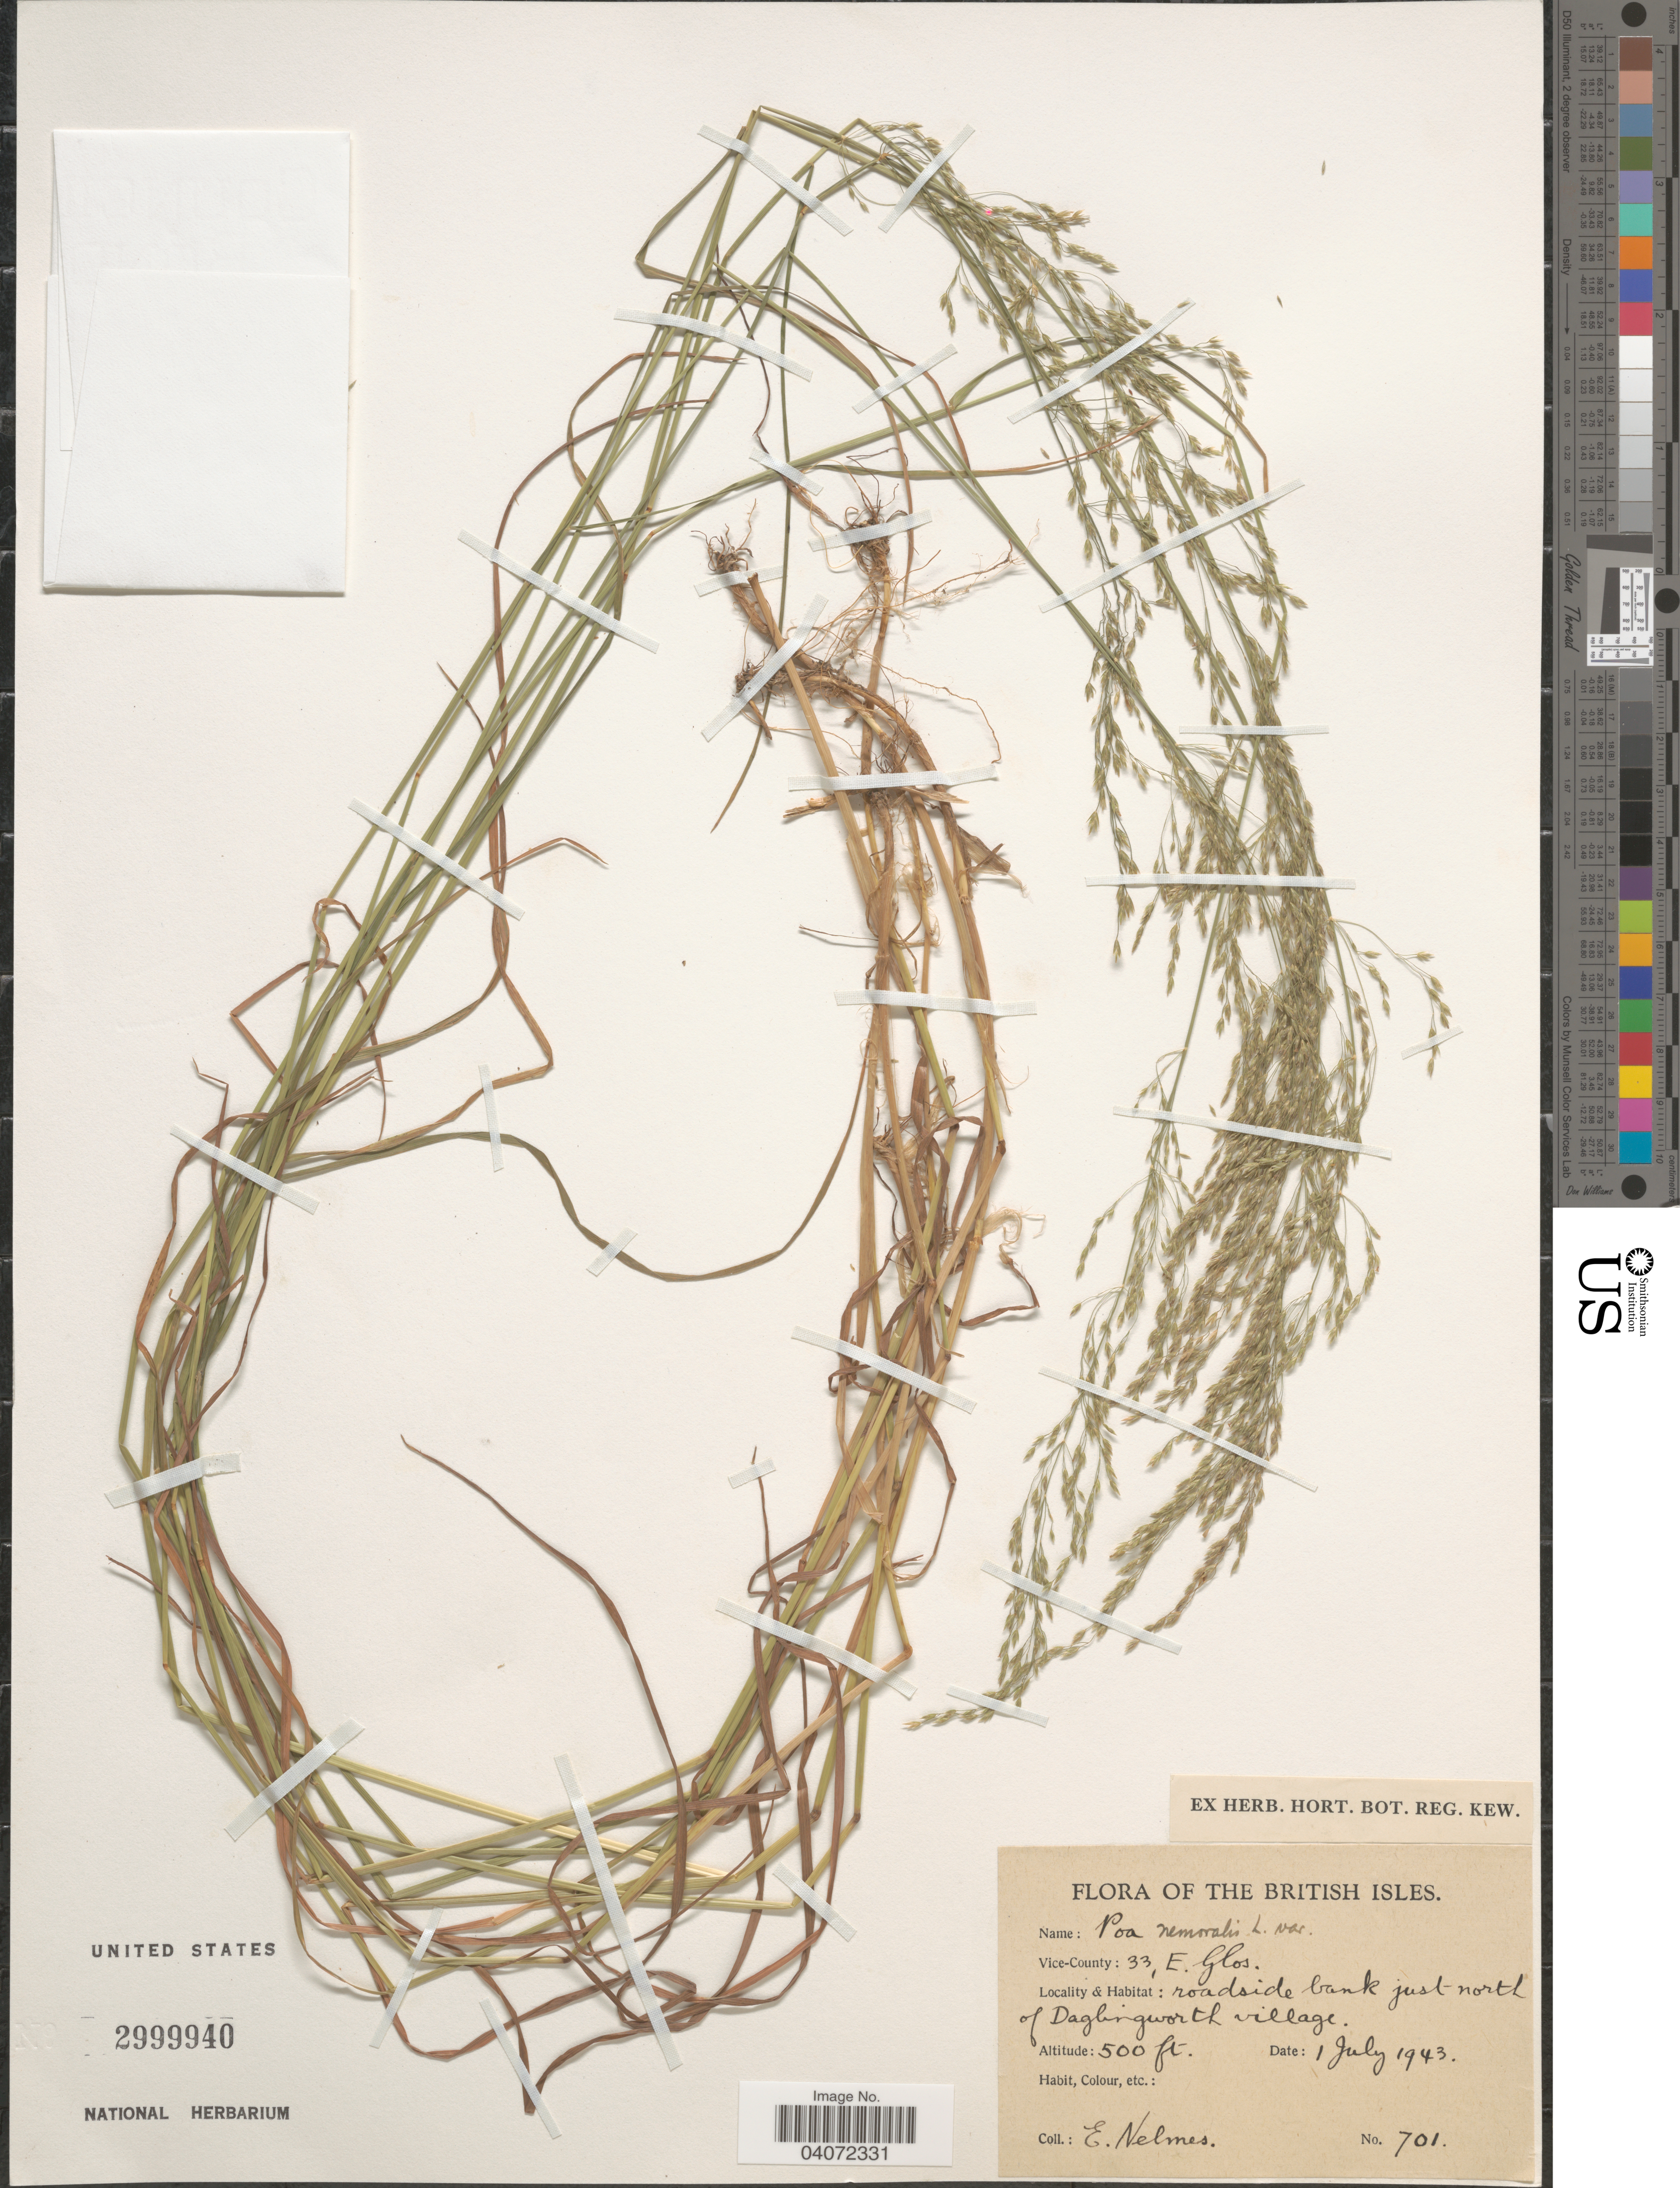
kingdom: Plantae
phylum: Tracheophyta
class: Liliopsida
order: Poales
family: Poaceae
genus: Poa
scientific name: Poa nemoralis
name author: L.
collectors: E. Nelmes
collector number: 701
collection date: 1943-07-01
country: United Kingdom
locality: The British Isles. Vice-County: 33, E. Glos. Roadside bank just north of Dagbingworth village.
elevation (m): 152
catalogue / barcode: US 2999940